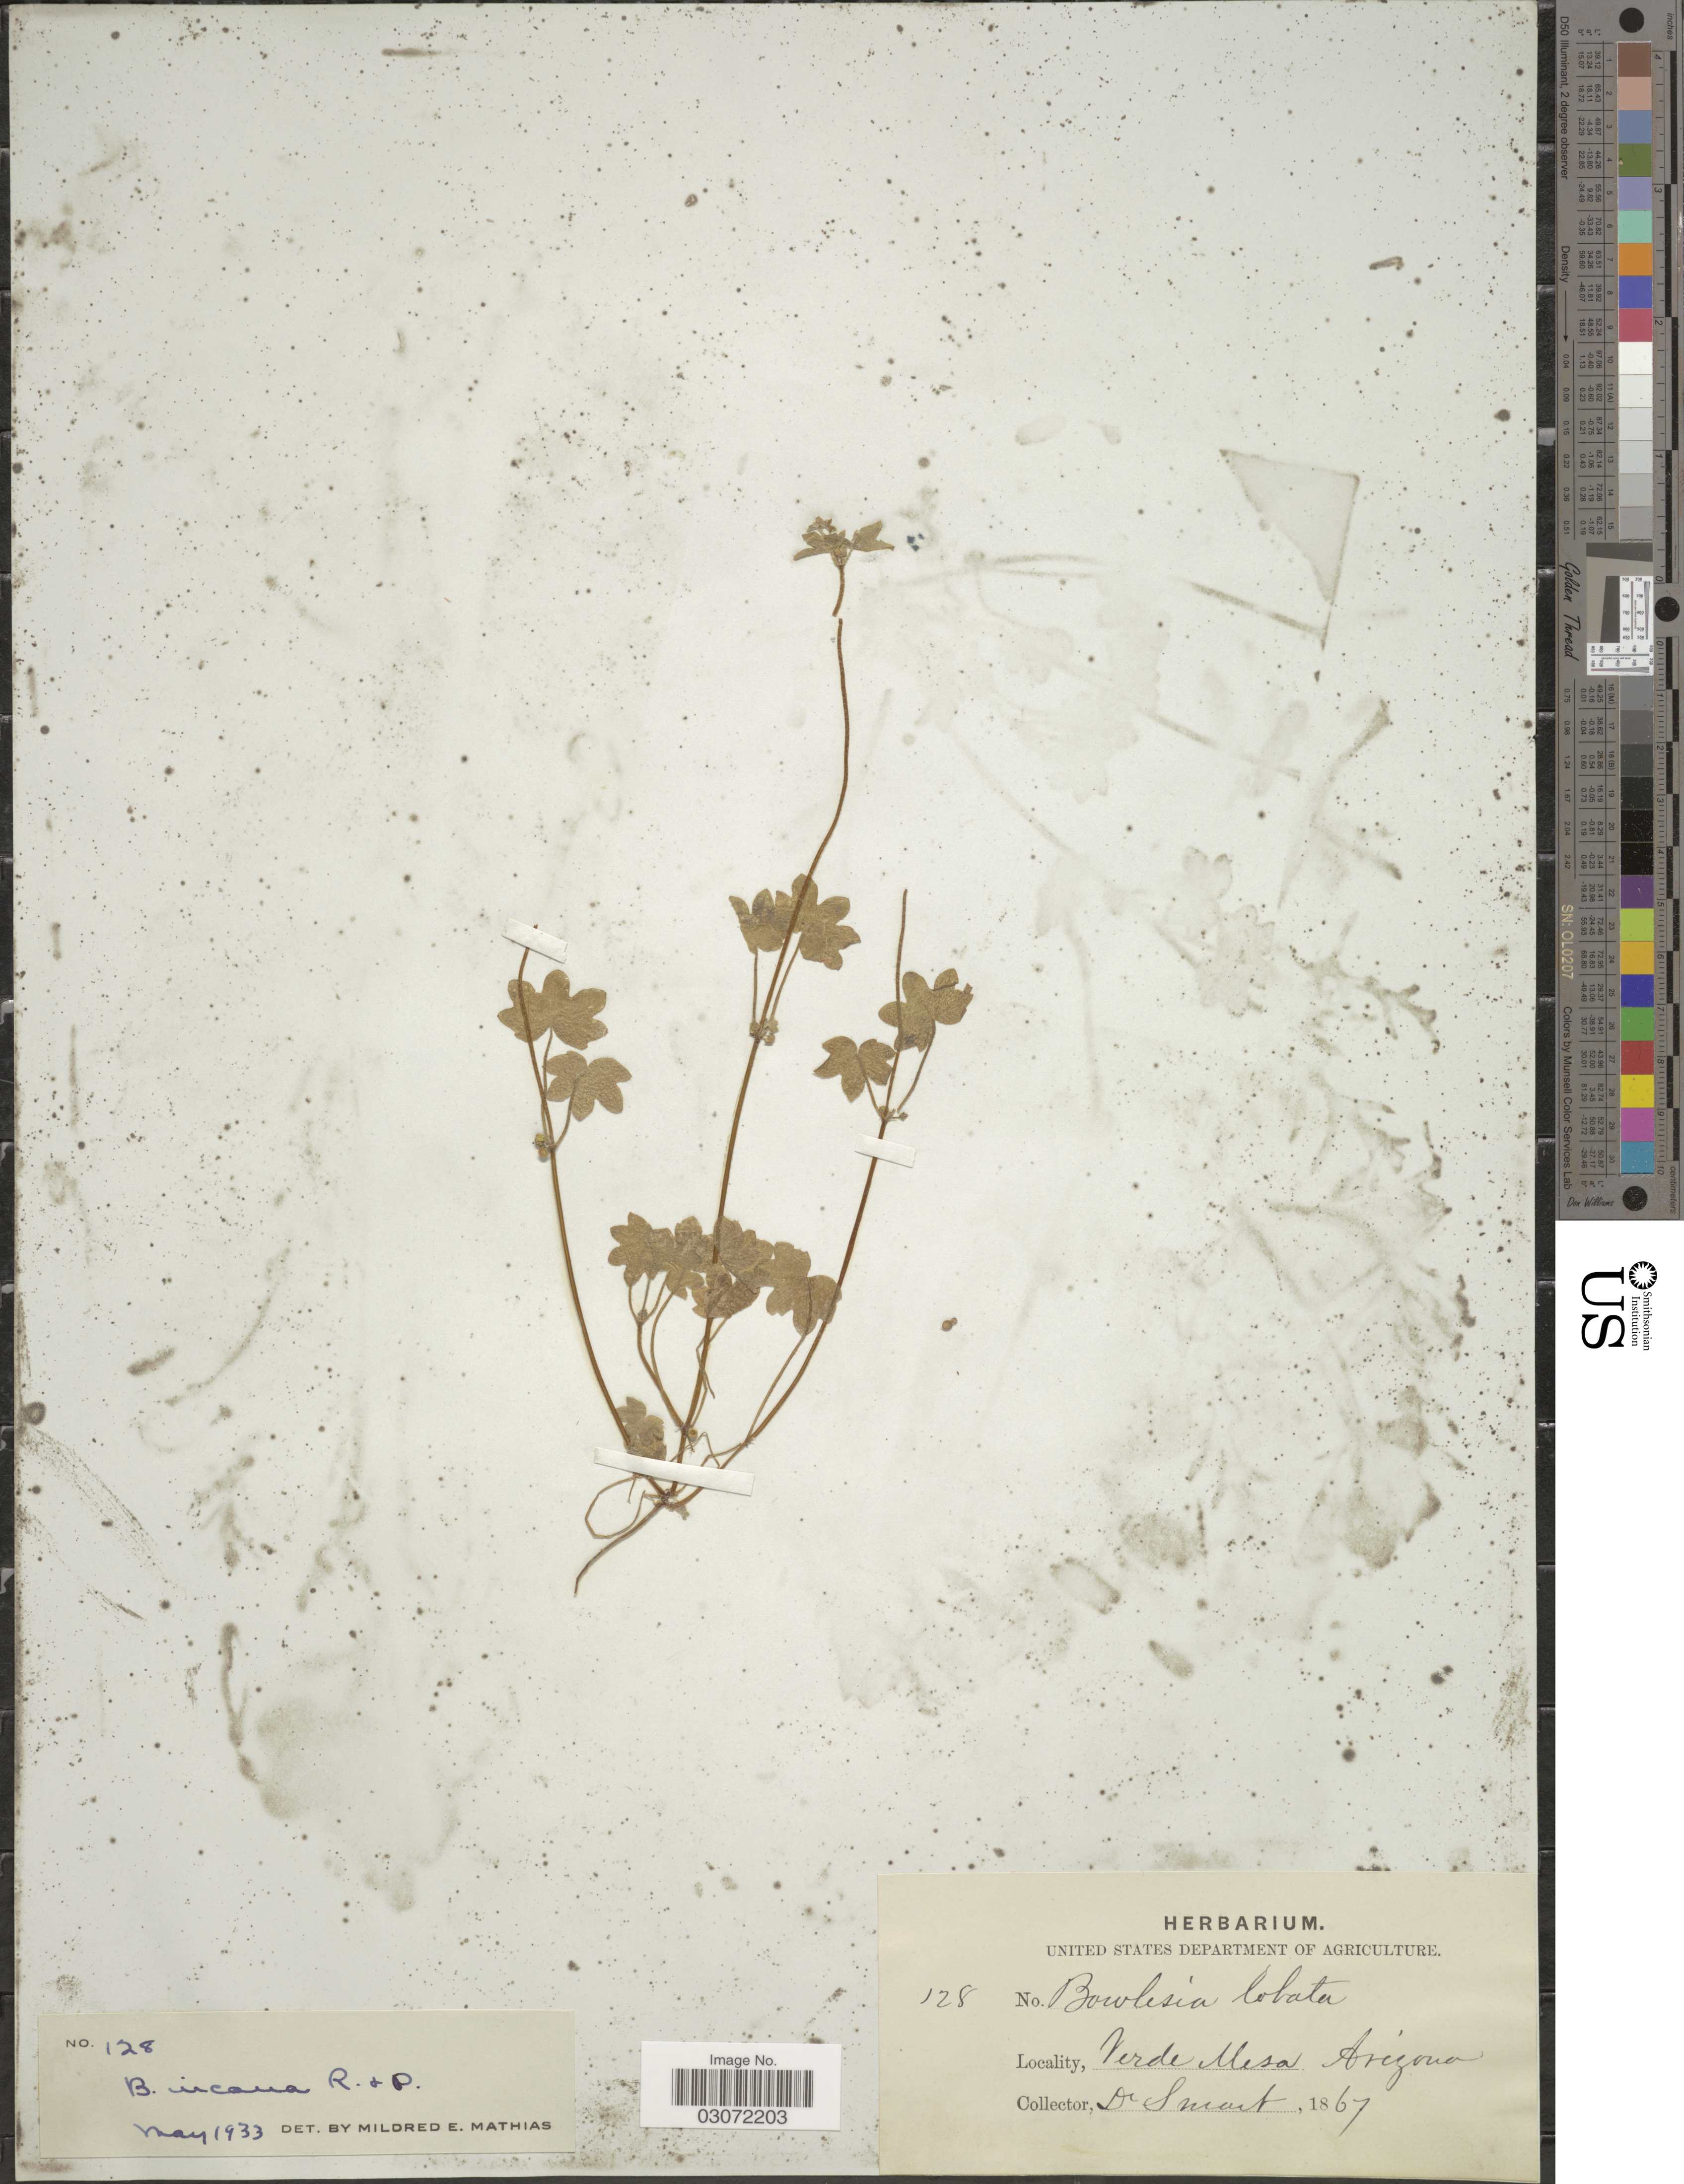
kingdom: Plantae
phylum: Tracheophyta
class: Magnoliopsida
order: Apiales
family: Apiaceae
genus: Bowlesia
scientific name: Bowlesia incana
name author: Ruiz & Pav.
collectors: -. Smart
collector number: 128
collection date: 1867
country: United States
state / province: Arizona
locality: Verde Mesa.